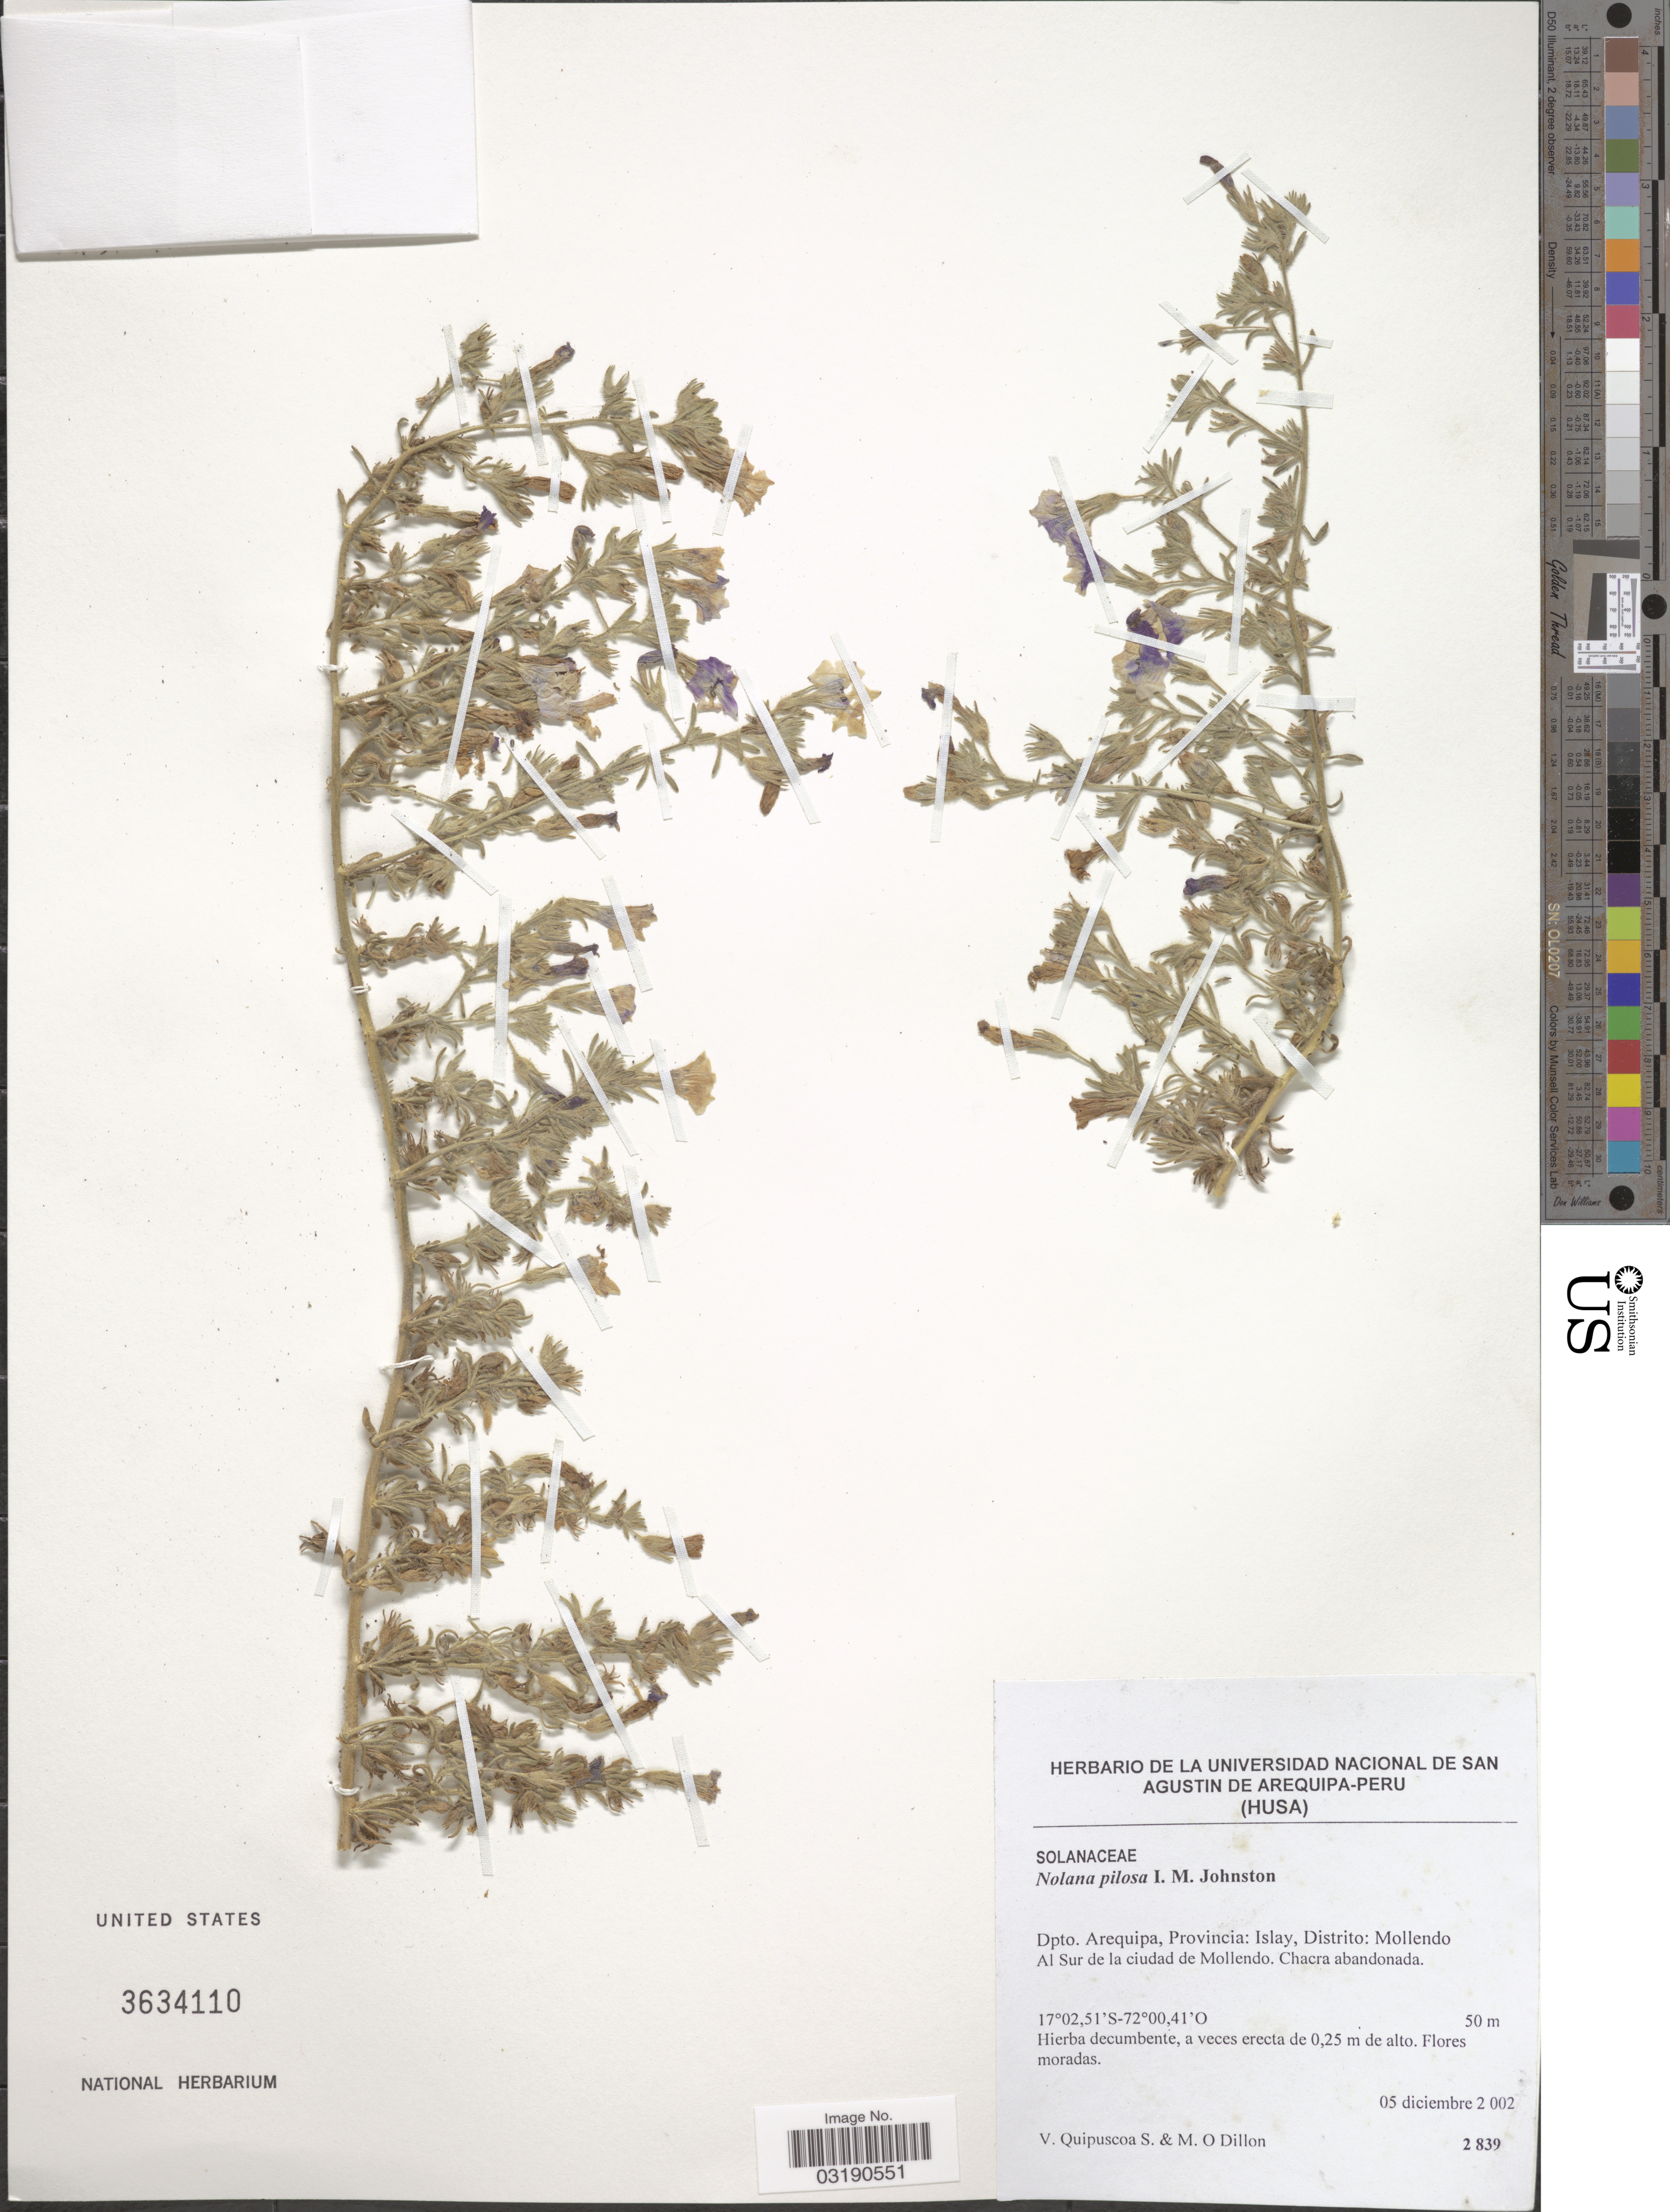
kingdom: Plantae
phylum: Tracheophyta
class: Magnoliopsida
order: Solanales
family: Solanaceae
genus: Nolana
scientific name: Nolana pilosa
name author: I.M. Johnst.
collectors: V. Quipuscoa S. & M. O. Dillon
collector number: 2839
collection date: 2002-12-05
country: Peru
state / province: Arequipa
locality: Dpto. Arequipa, Provincia: Islay, Distrito: Mollendo, Al Sur de la ciudad de Mollendo.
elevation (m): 50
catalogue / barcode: US 3634110